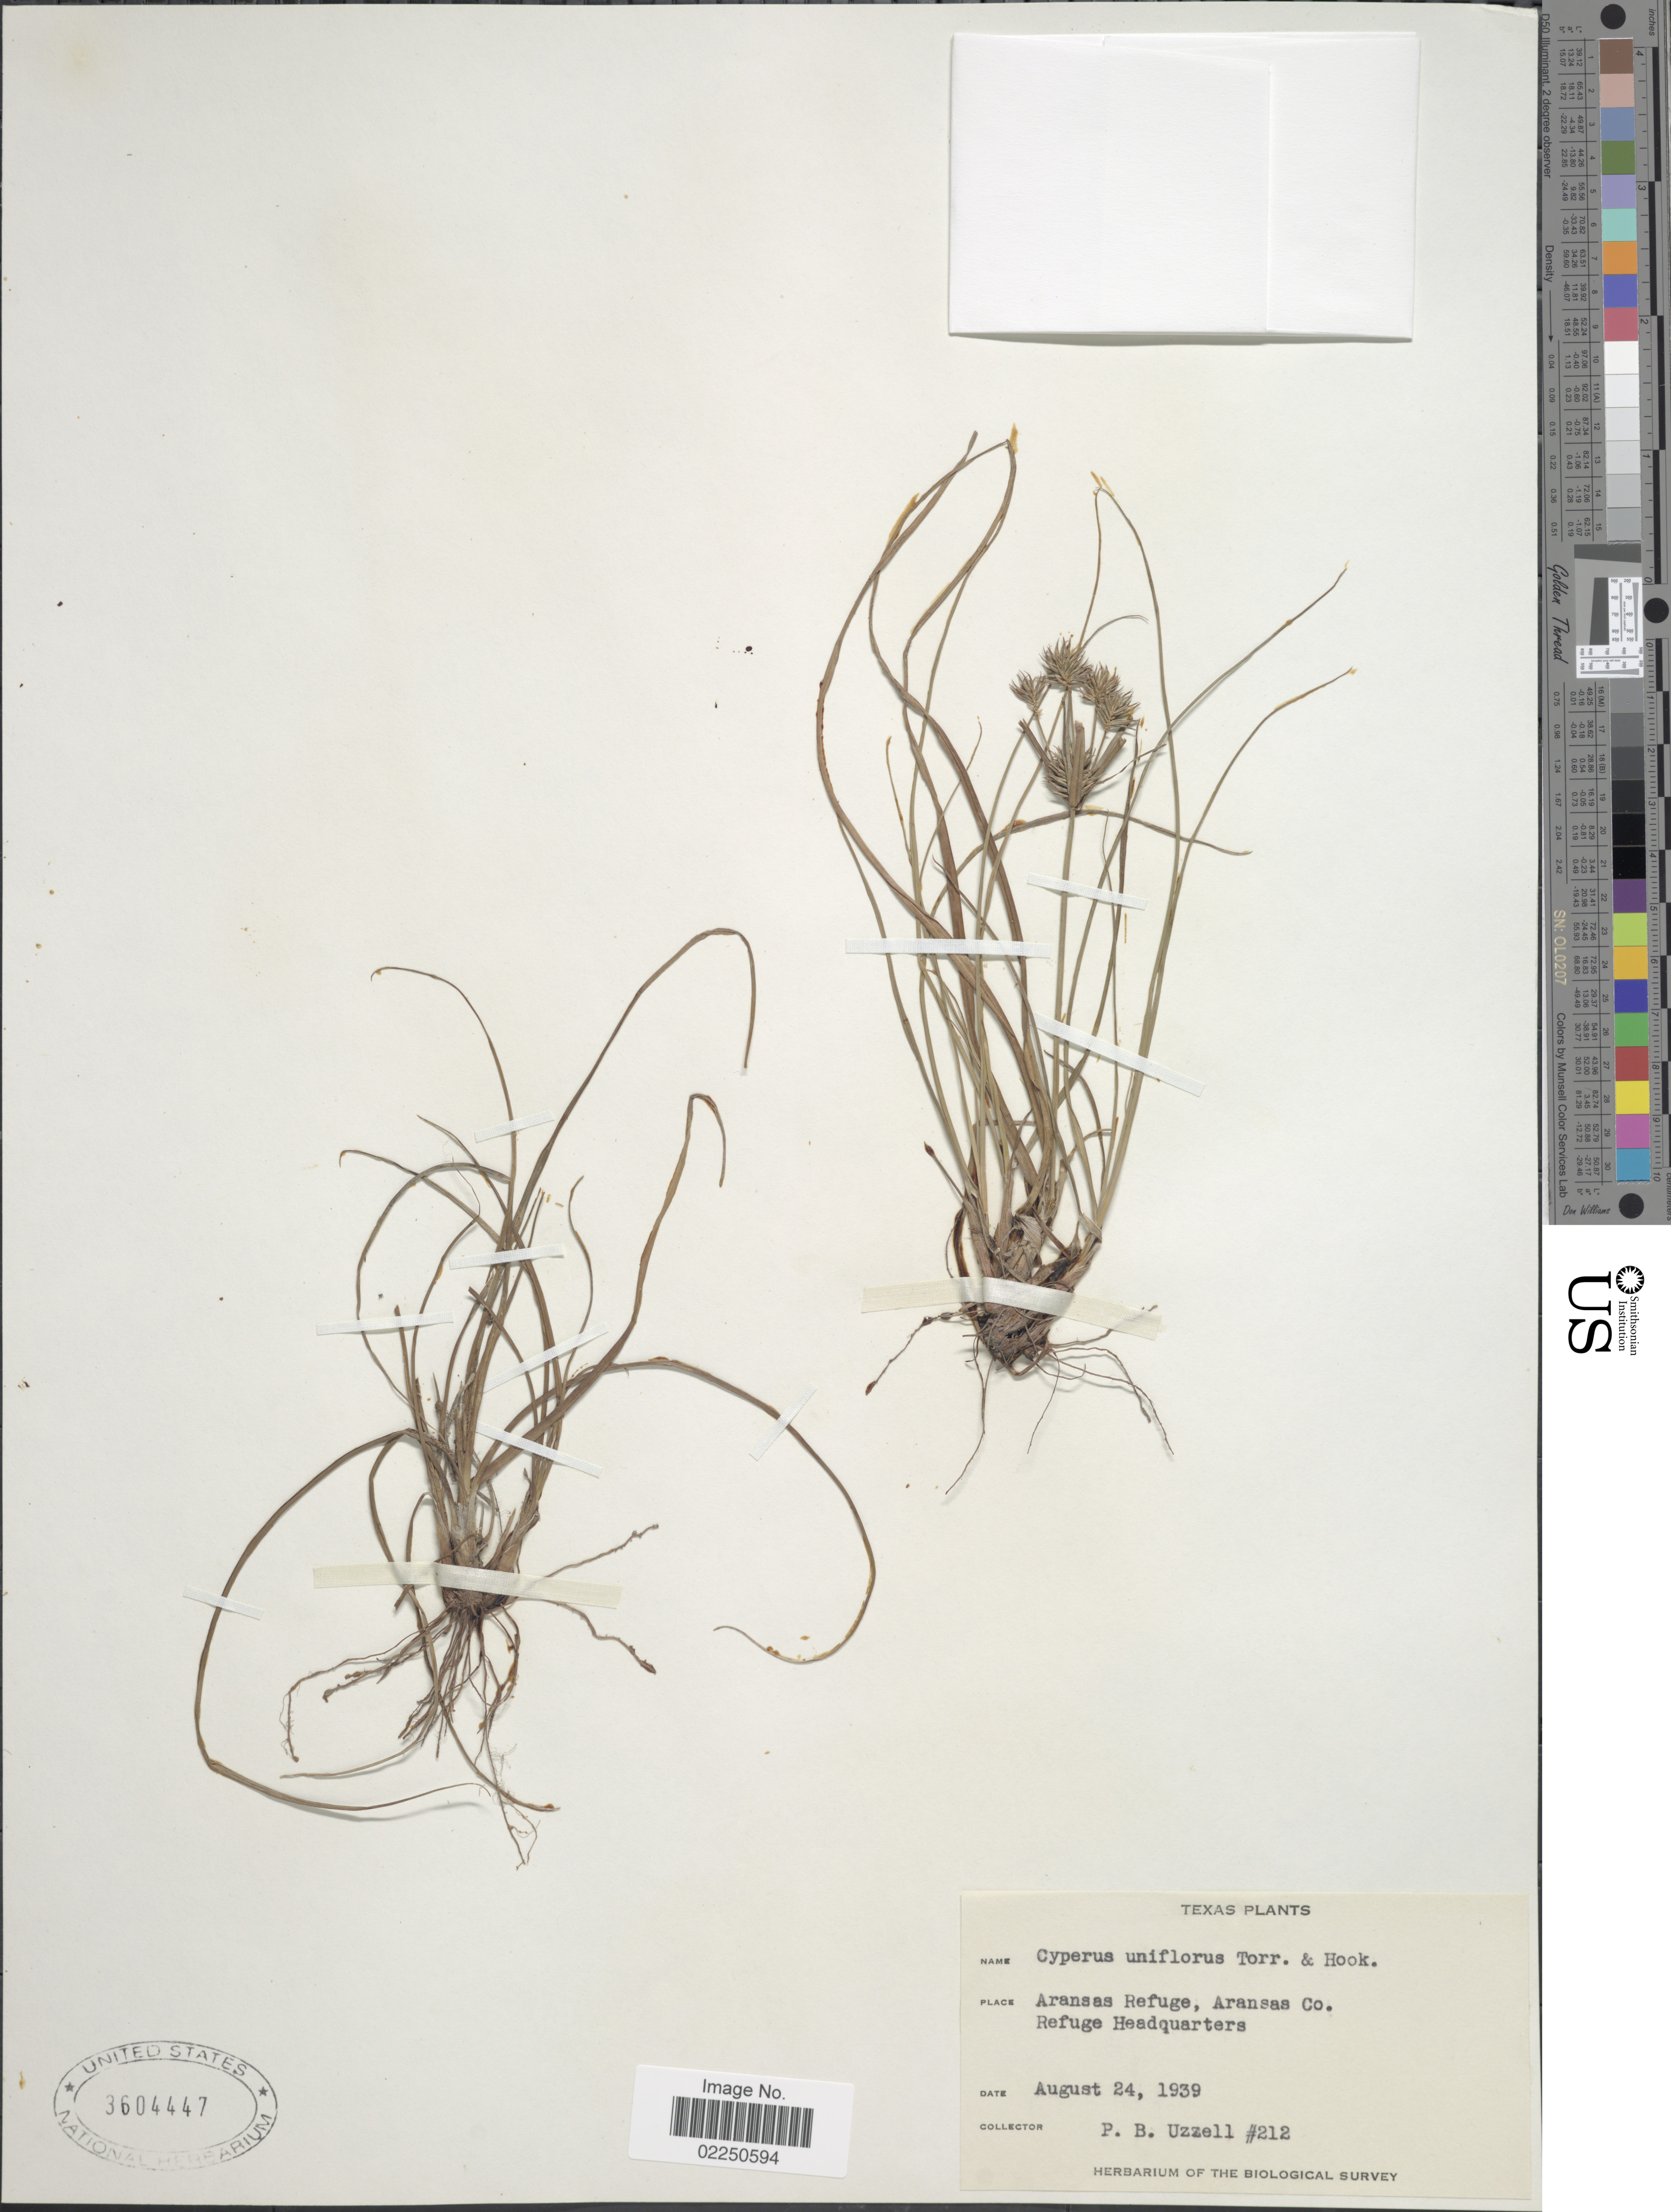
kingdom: Plantae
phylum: Tracheophyta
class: Liliopsida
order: Poales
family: Cyperaceae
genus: Cyperus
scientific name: Cyperus sp.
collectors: P. Uzzell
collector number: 212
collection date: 1939-08-24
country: United States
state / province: Texas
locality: Aransas Refuge, Aransas Co. Refuge Headquarters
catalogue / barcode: US 3604447